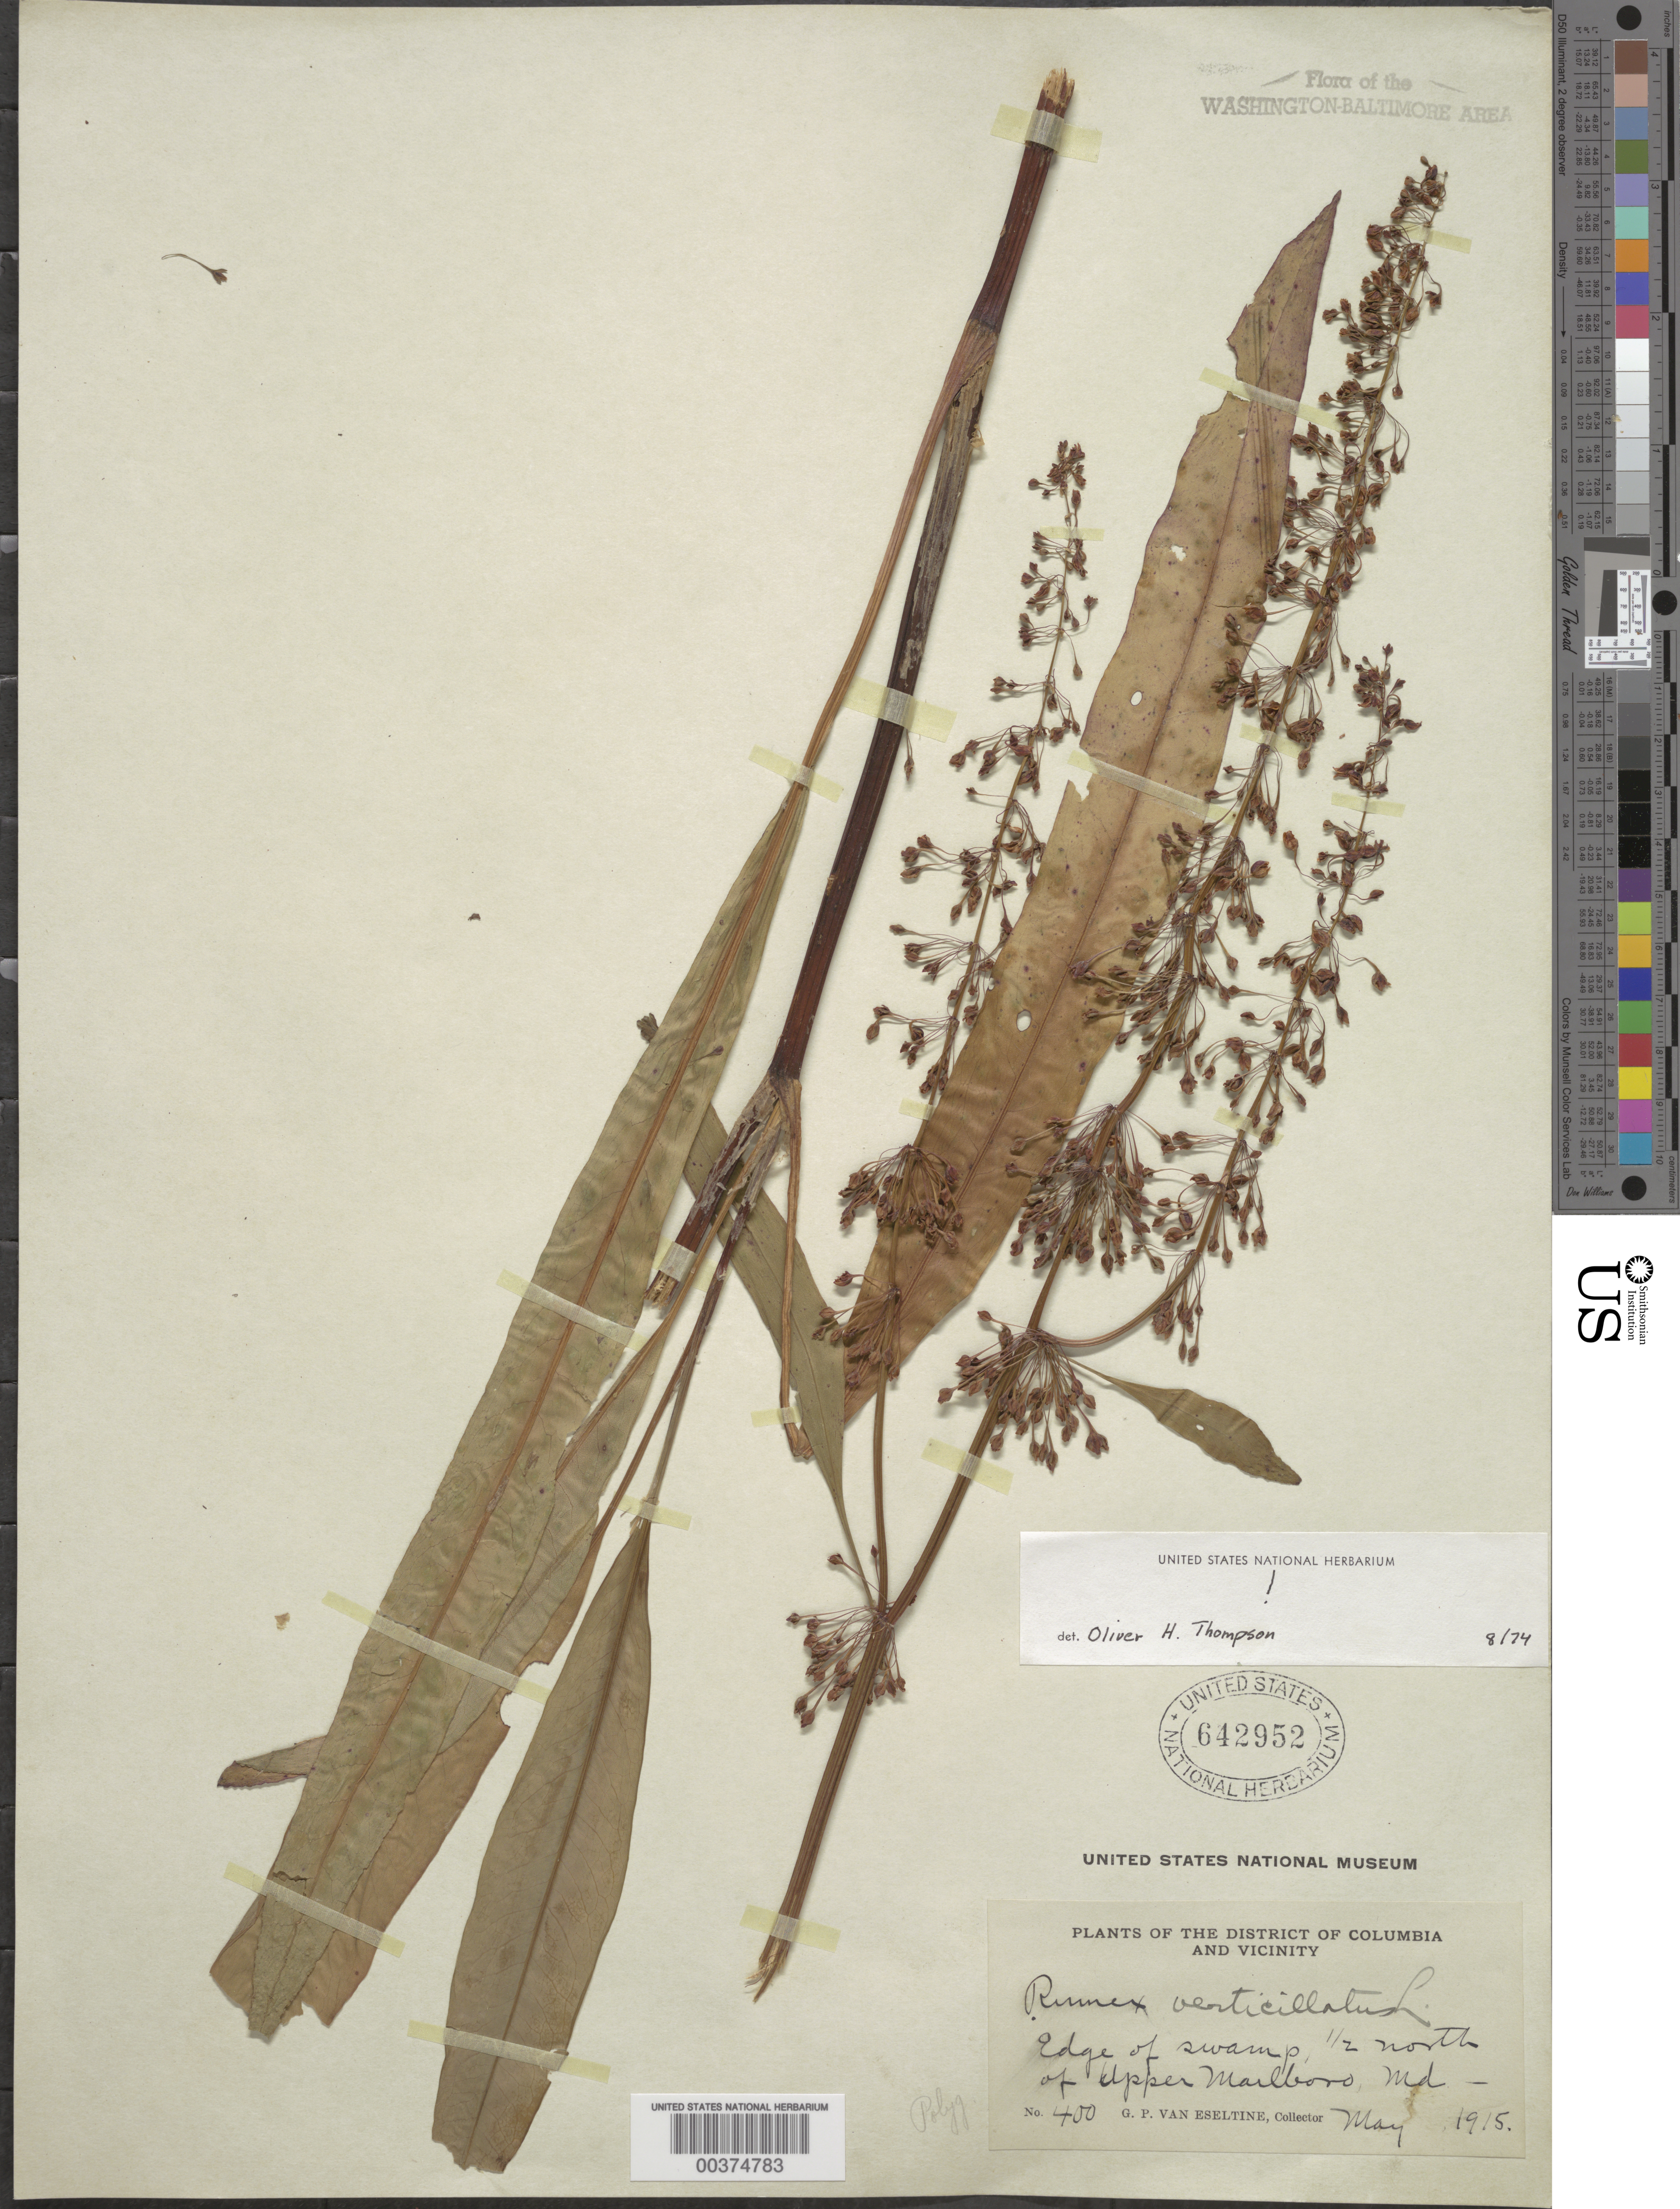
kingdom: Plantae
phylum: Tracheophyta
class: Magnoliopsida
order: Caryophyllales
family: Polygonaceae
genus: Rumex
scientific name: Rumex verticillatus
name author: L.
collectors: G. P. Van Eseltine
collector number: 400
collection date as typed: May 1915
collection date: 1915-05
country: United States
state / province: Maryland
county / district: Prince George's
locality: North of Upper Marlboro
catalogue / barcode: US 642952